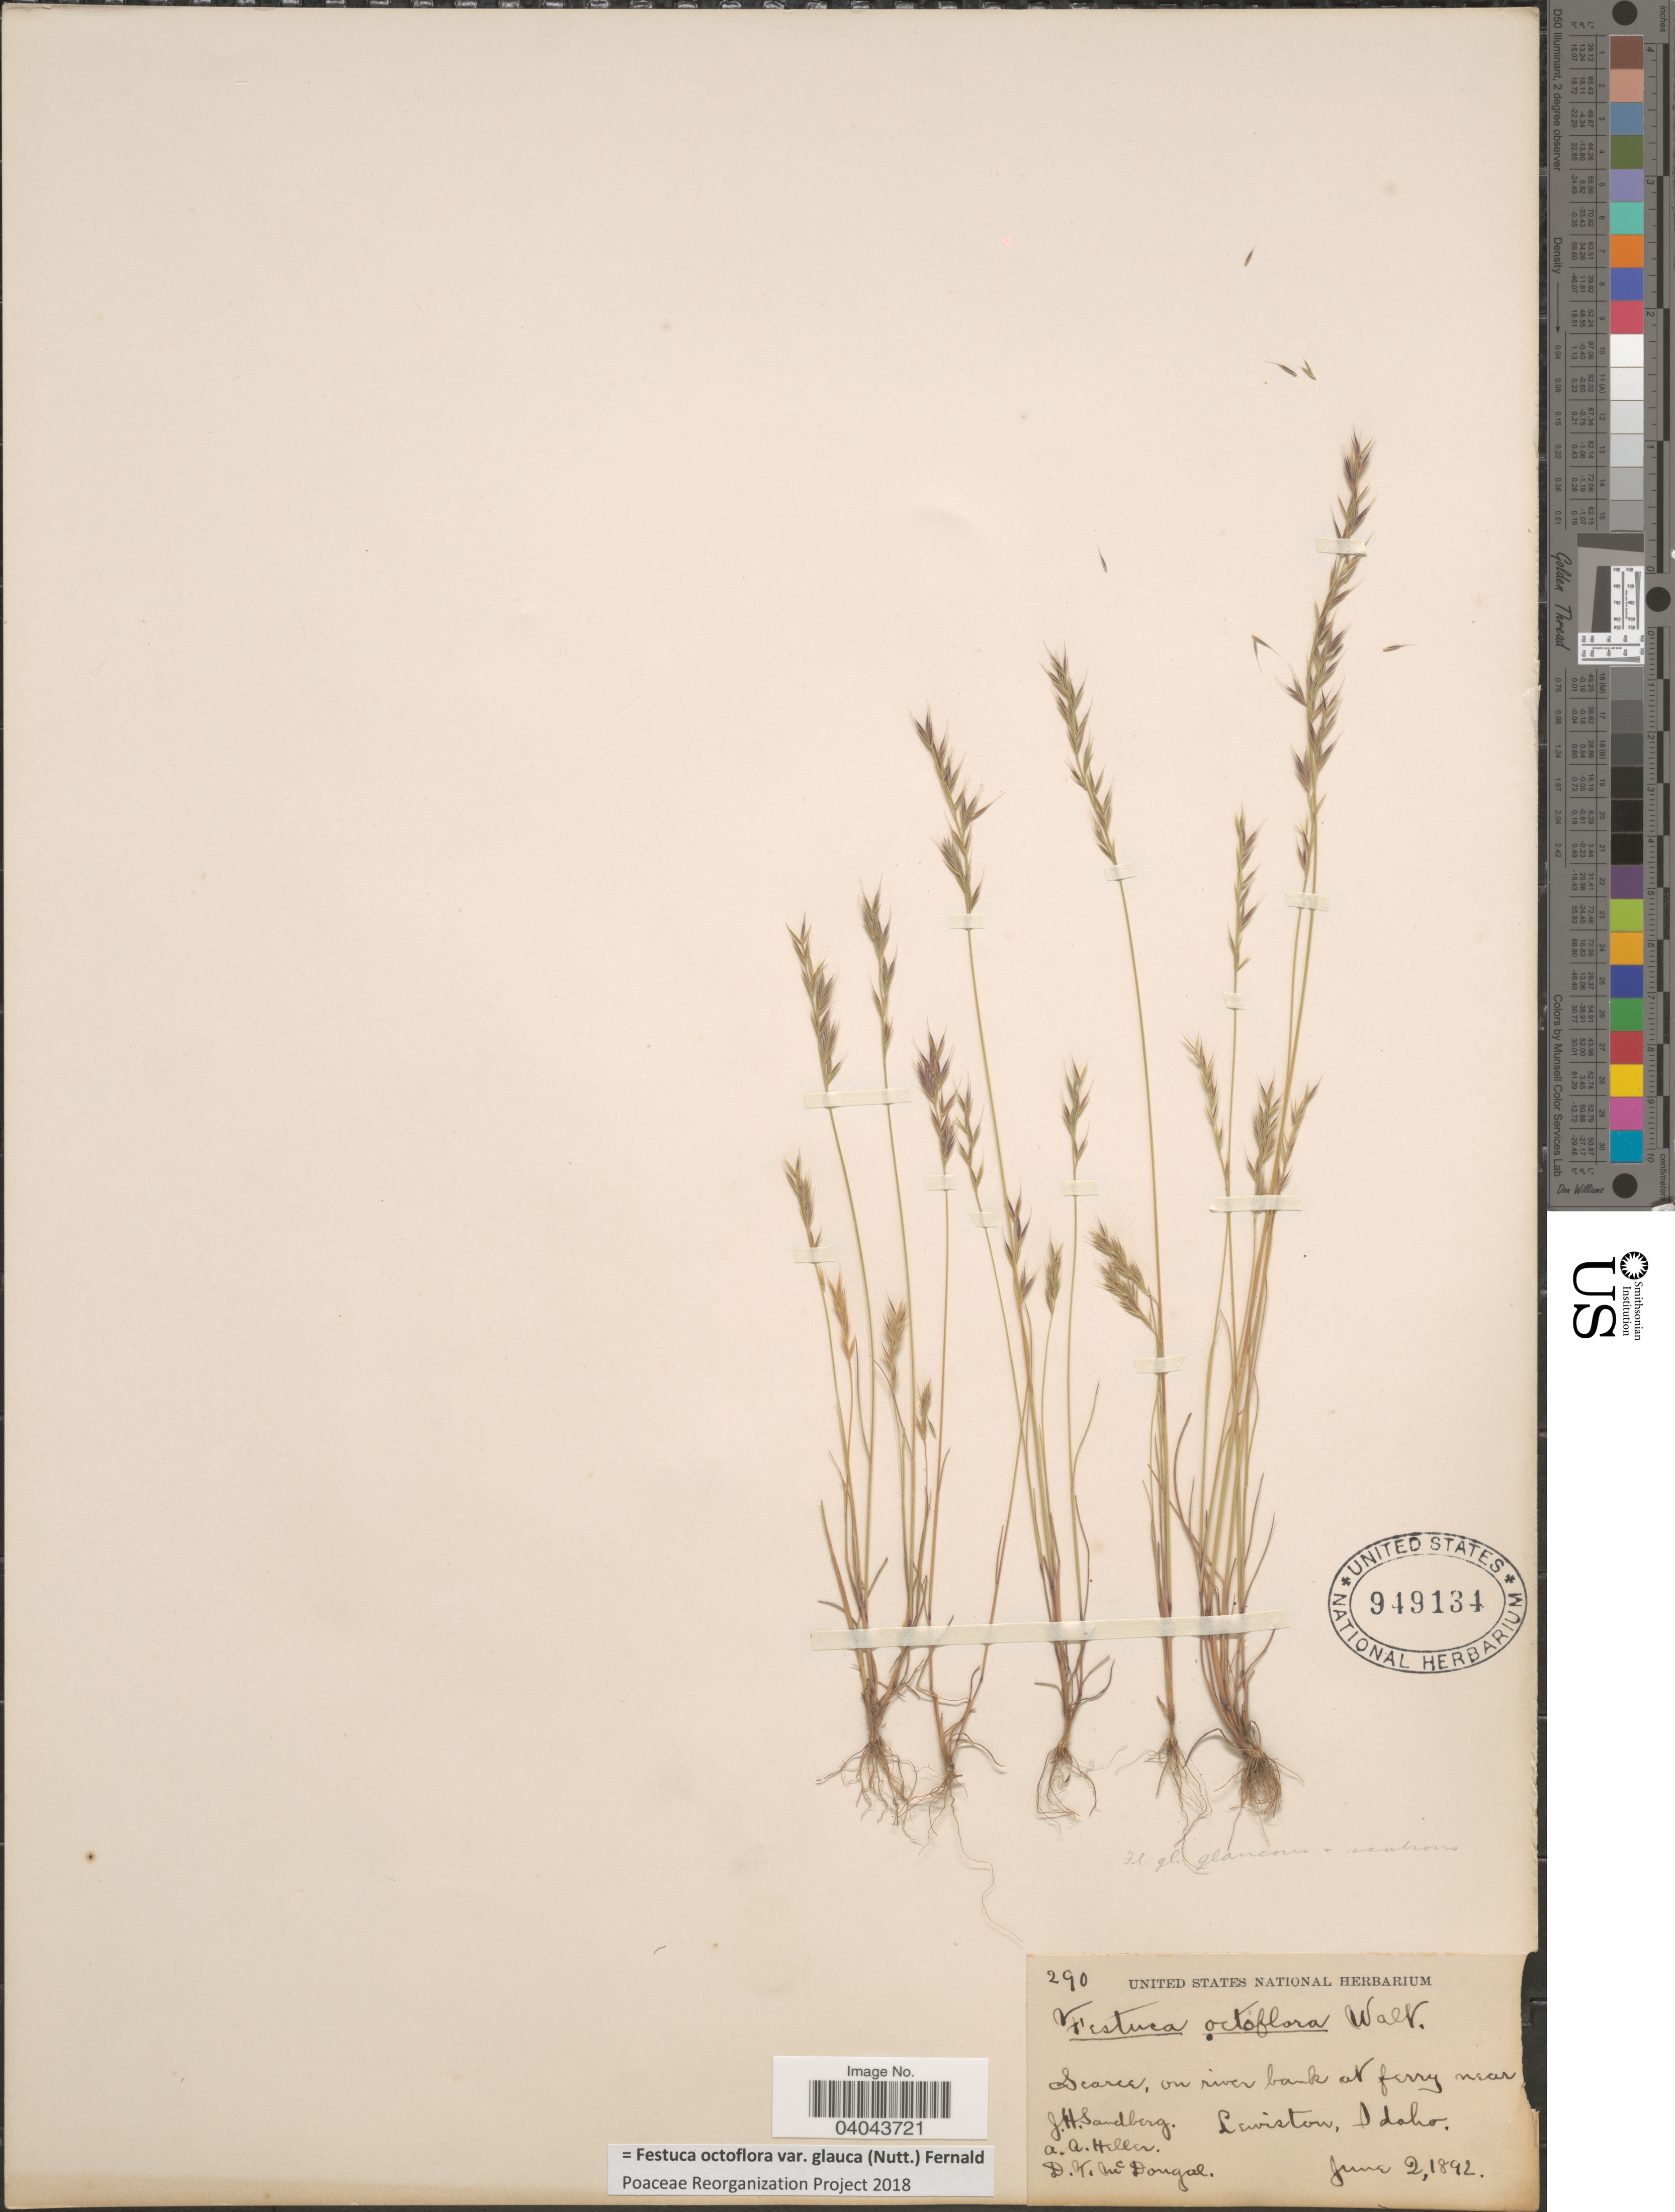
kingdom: Plantae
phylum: Tracheophyta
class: Liliopsida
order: Poales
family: Poaceae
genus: Festuca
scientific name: Festuca octoflora var. glauca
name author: (Nutt.) Fernald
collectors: J. H. Sandberg, A. A. Heller & D. McDougal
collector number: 290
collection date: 1892-06-02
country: United States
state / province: Idaho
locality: Near Lewiston.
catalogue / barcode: US 949134